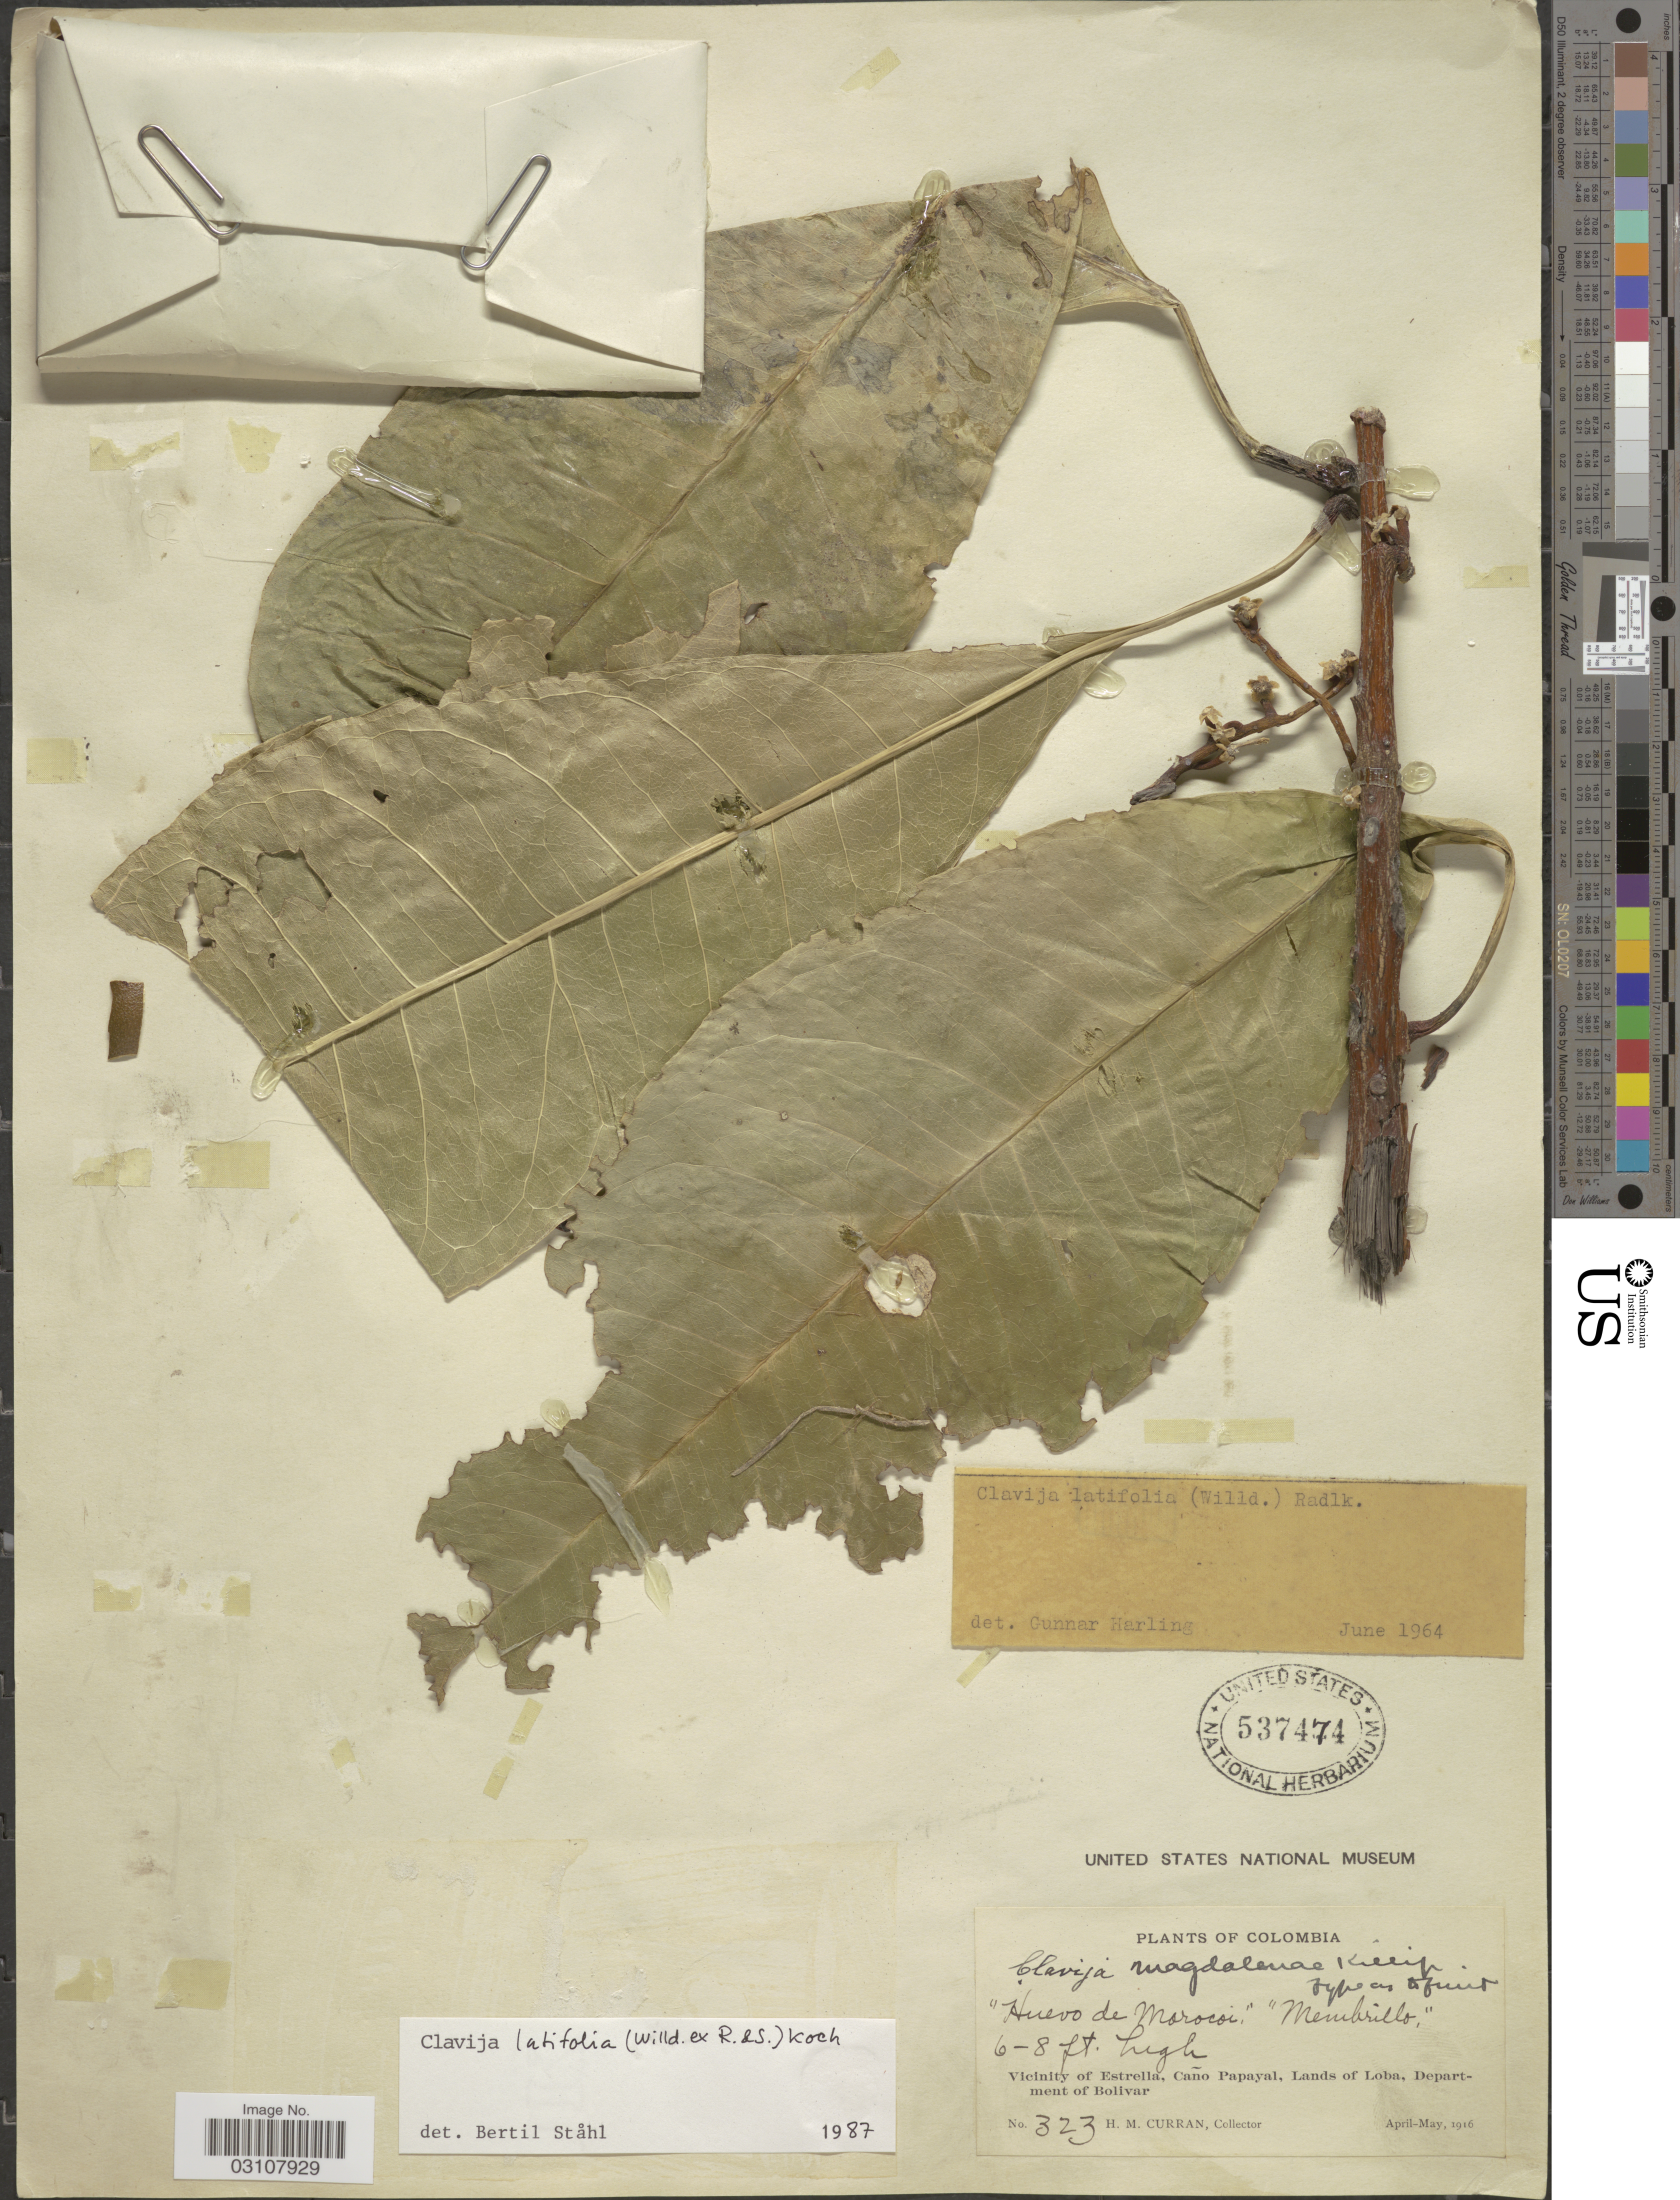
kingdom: Plantae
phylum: Tracheophyta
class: Magnoliopsida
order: Ericales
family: Primulaceae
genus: Clavija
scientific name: Clavija latifolia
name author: (Willd. ex Roem. & Schult.) K. Koch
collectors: H. M. Curran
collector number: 323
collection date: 1916-04/1916-05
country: Colombia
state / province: Bolívar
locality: Vicinity of Estrella, Caño Papayal, Lands of Loba, Department of Bolivar.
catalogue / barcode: US 537474